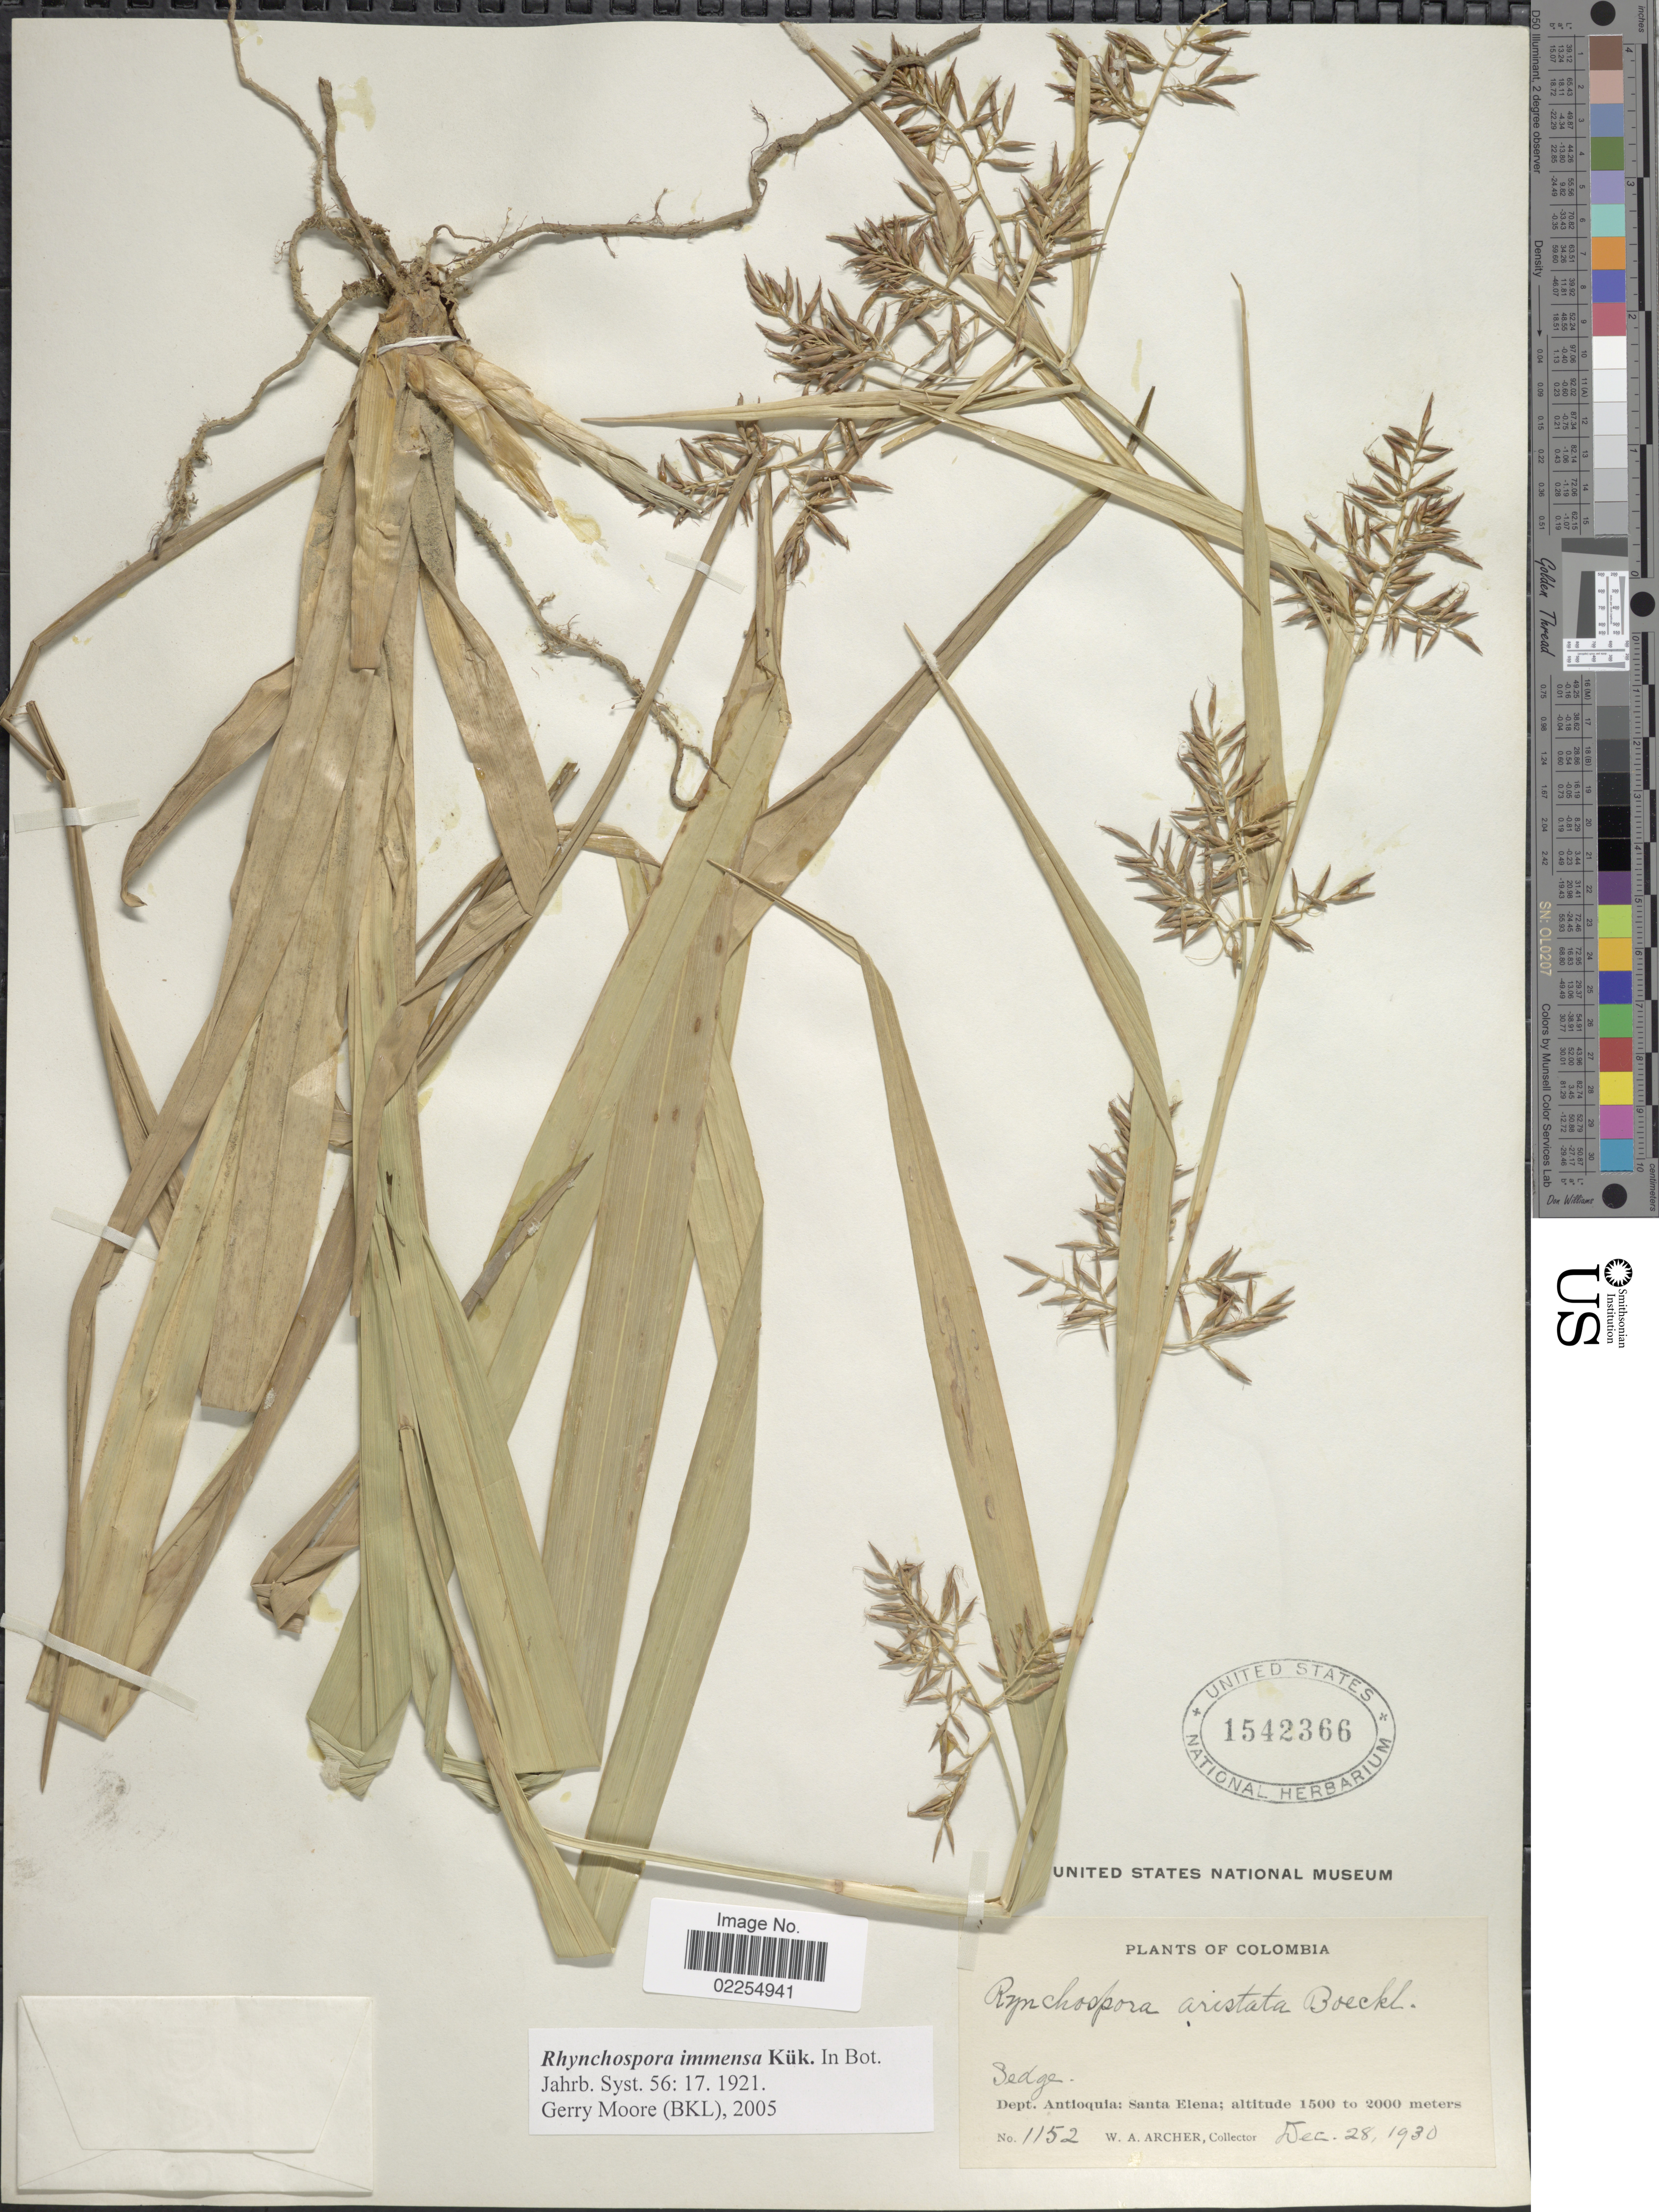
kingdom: Plantae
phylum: Tracheophyta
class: Liliopsida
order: Poales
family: Cyperaceae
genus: Rhynchospora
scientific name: Rhynchospora immensa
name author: Kük.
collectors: W. A. Archer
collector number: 1152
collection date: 1930-12-28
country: Colombia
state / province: Antioquia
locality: Santa Elena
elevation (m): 1500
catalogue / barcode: US 1542366